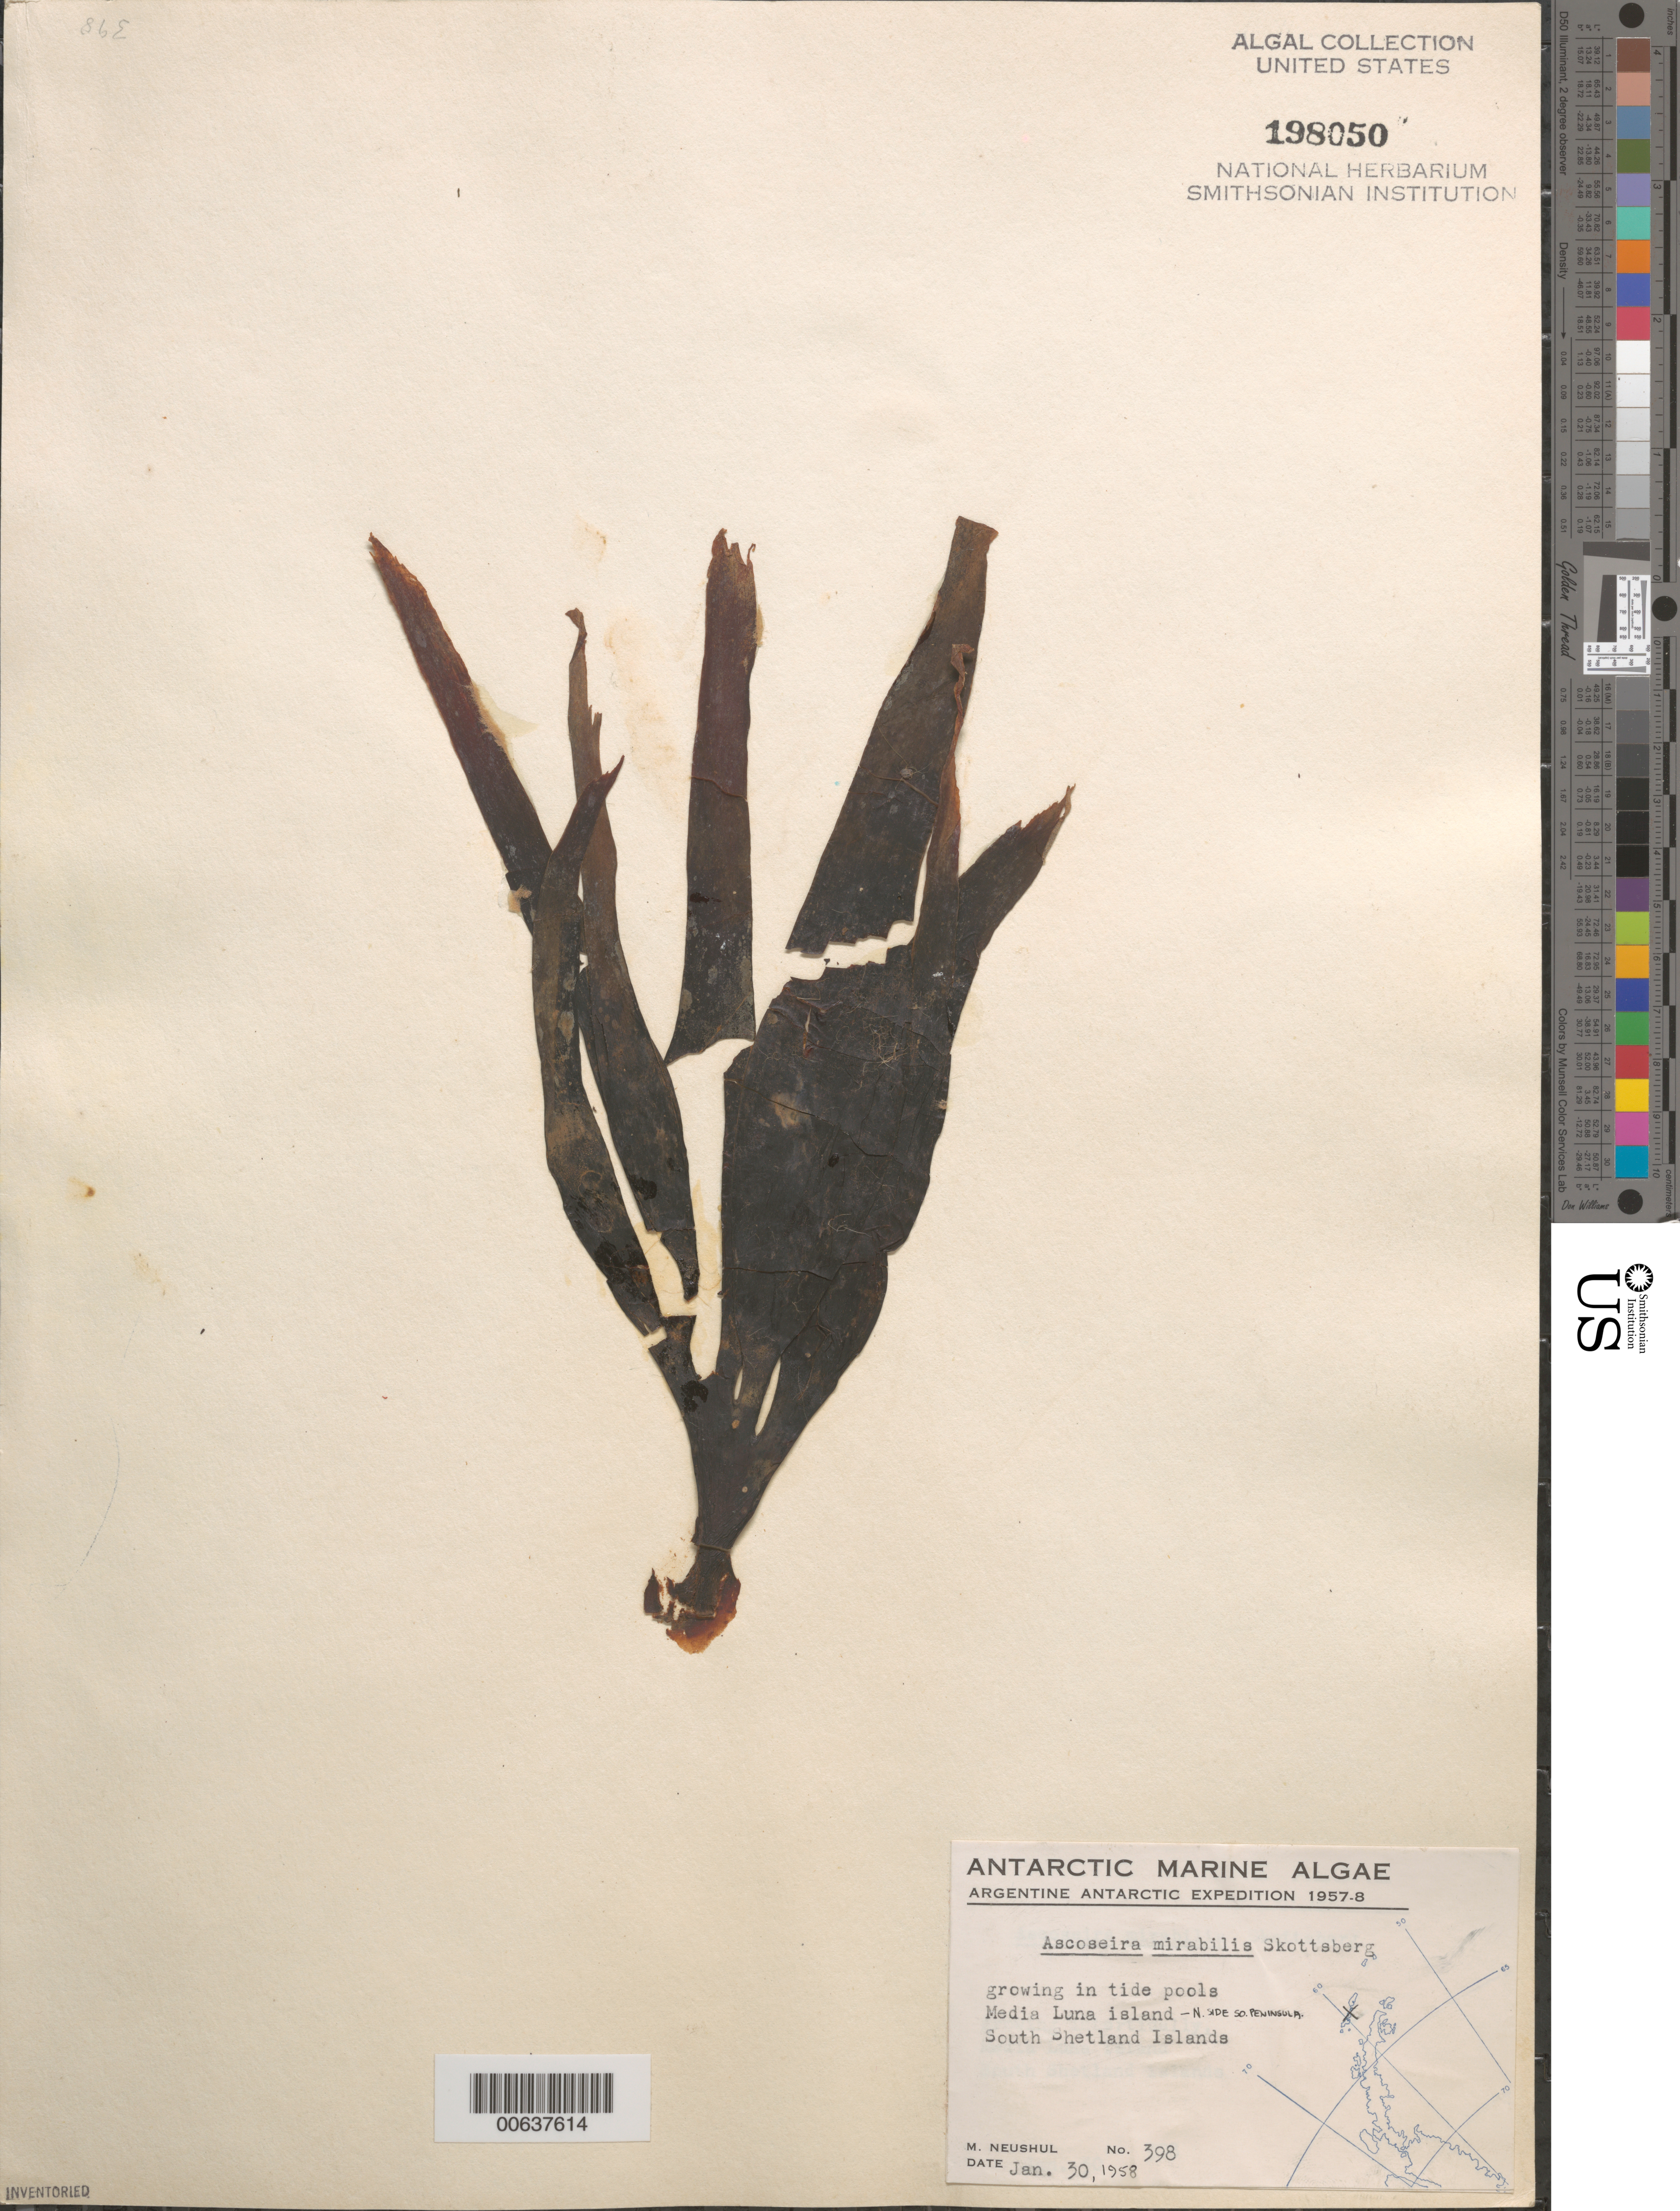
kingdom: Chromista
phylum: Ochrophyta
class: Phaeophyceae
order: Ascoseirales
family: Ascoseiraceae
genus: Ascoseira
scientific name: Ascoseira mirabilis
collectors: M. Neushul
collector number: Neushul 398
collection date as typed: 30 Jan 1958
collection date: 1958-01-30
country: Antarctica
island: Half Moon Island (Media Luna Island)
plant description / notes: Argentine Antarctic Expedition, 1957-1958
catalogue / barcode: US 198050